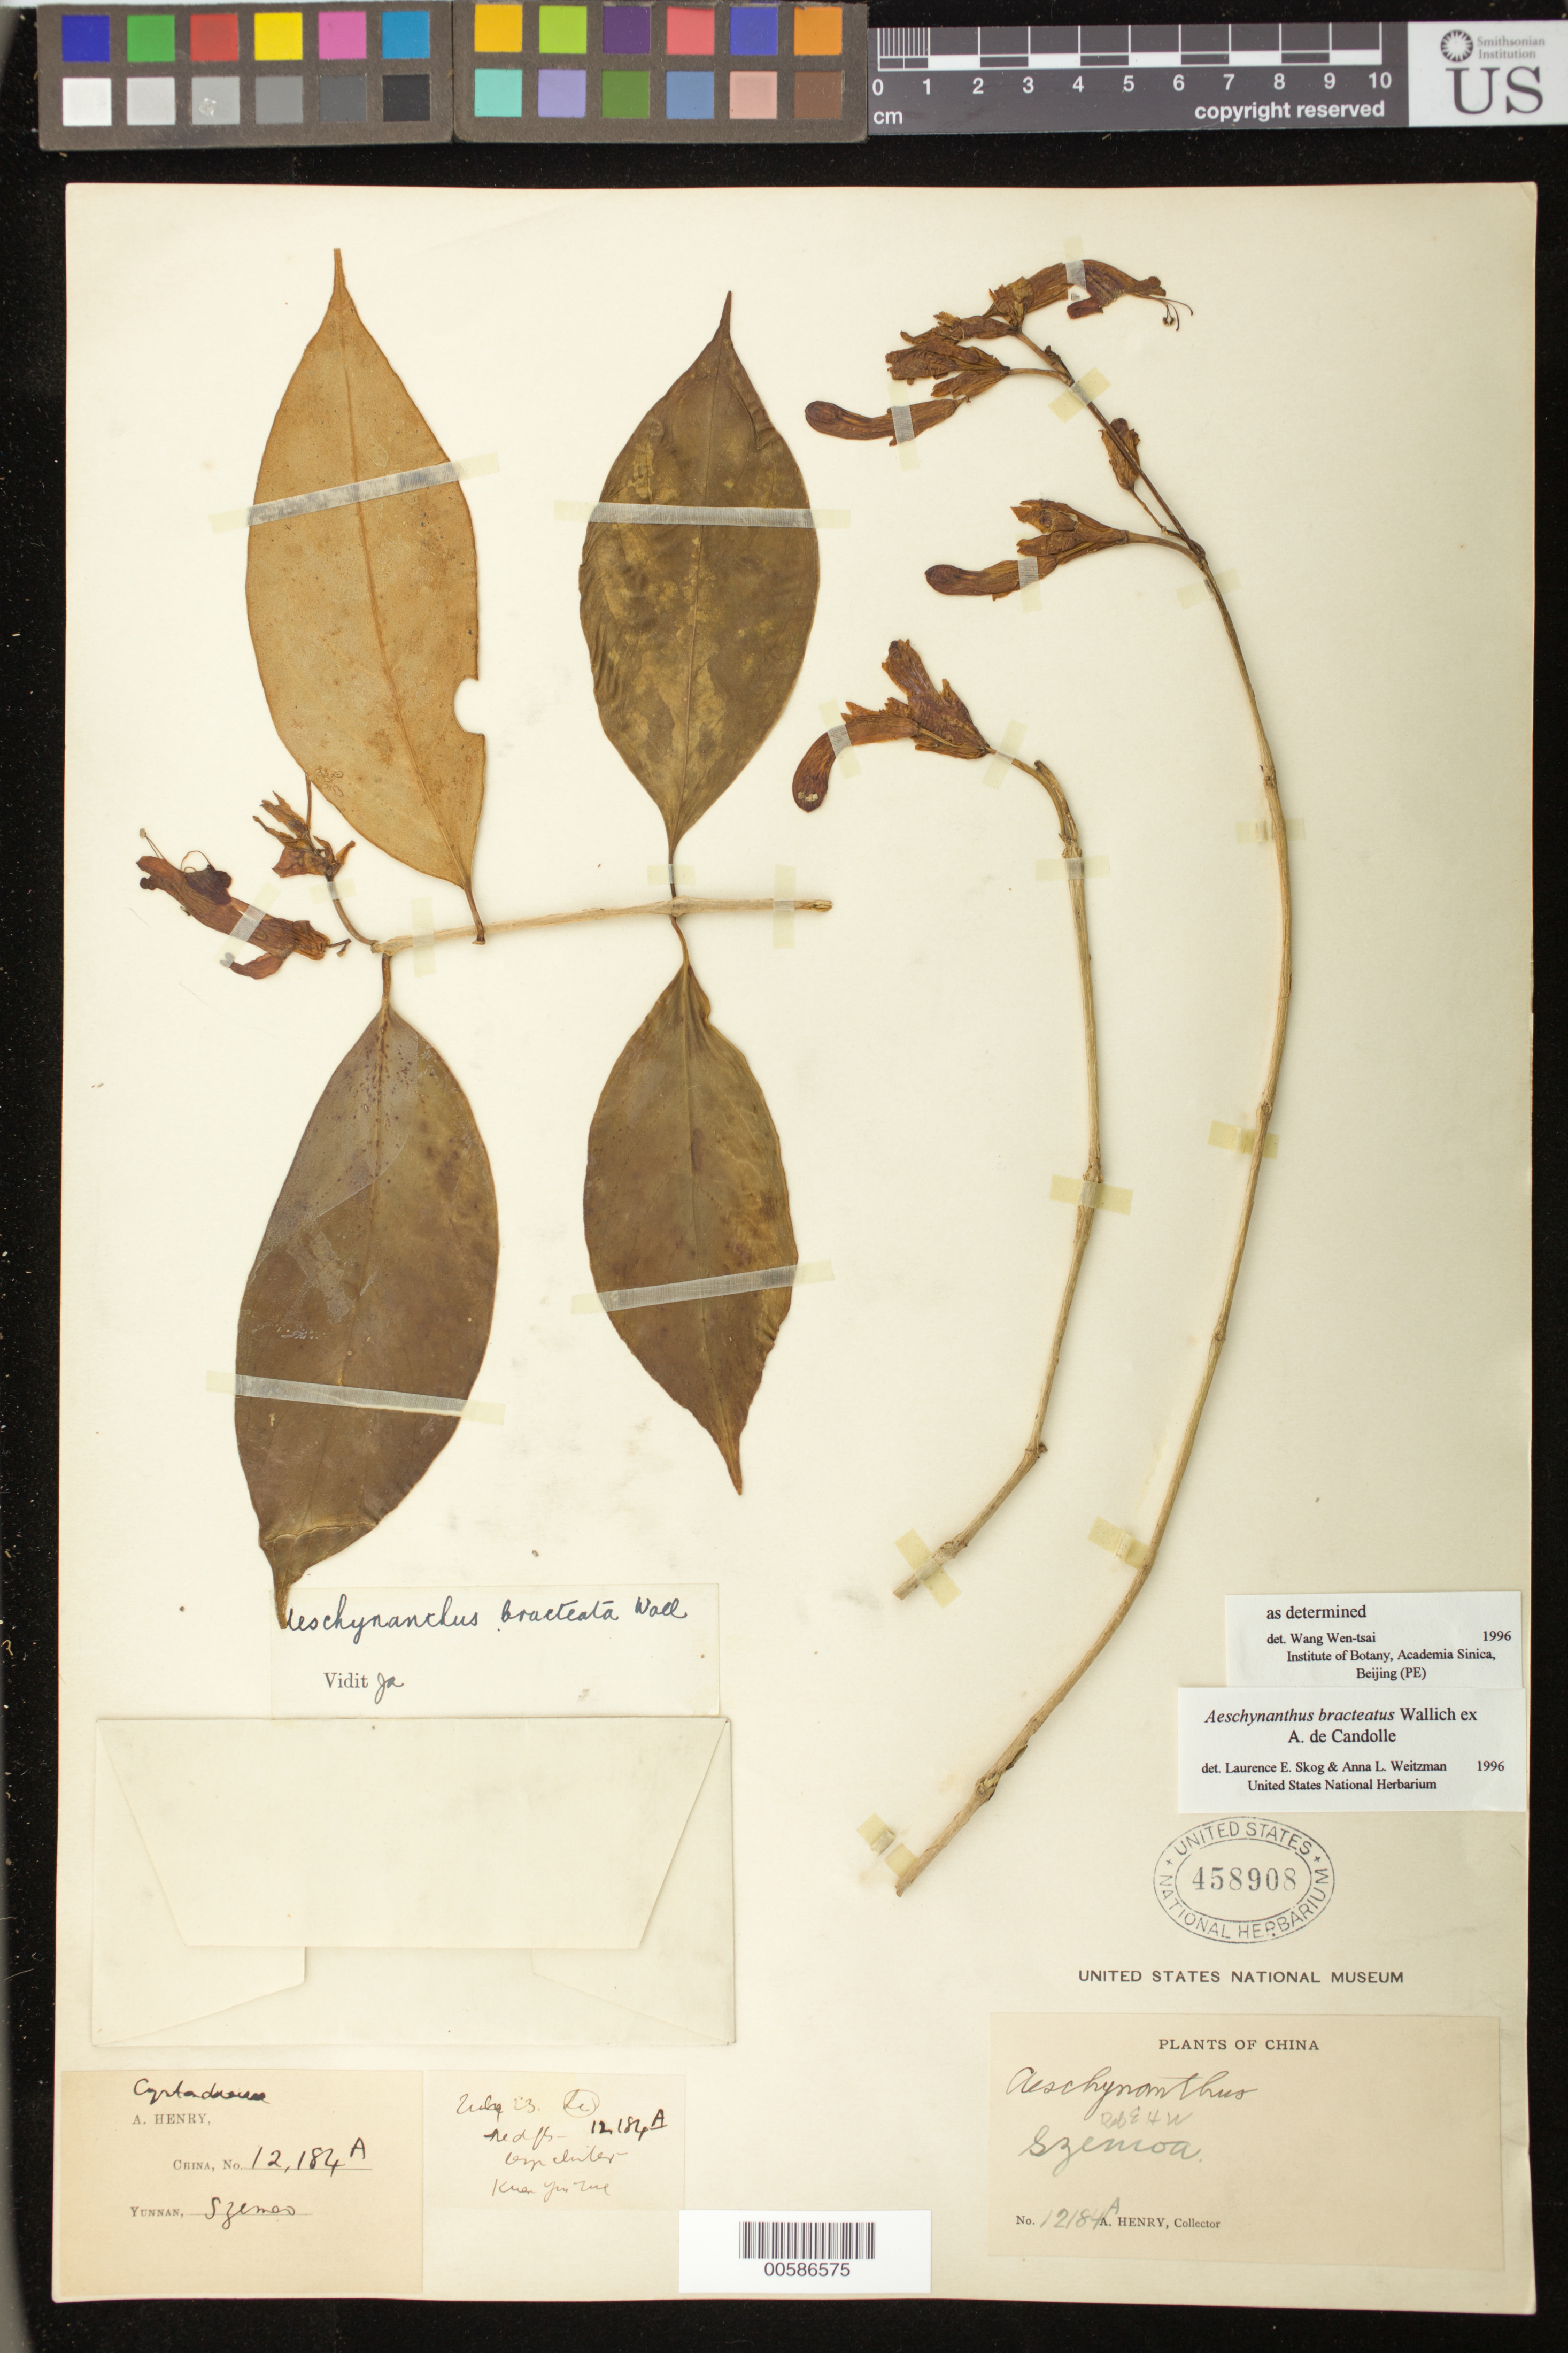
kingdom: Plantae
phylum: Tracheophyta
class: Magnoliopsida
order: Lamiales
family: Gesneriaceae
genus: Aeschynanthus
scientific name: Aeschynanthus bracteatus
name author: Wall. ex DC.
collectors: A. Henry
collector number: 12184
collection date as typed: Jul 23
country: China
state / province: Yunnan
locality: Szemoa. Kuan Yin Tue. Li.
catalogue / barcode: US 458908